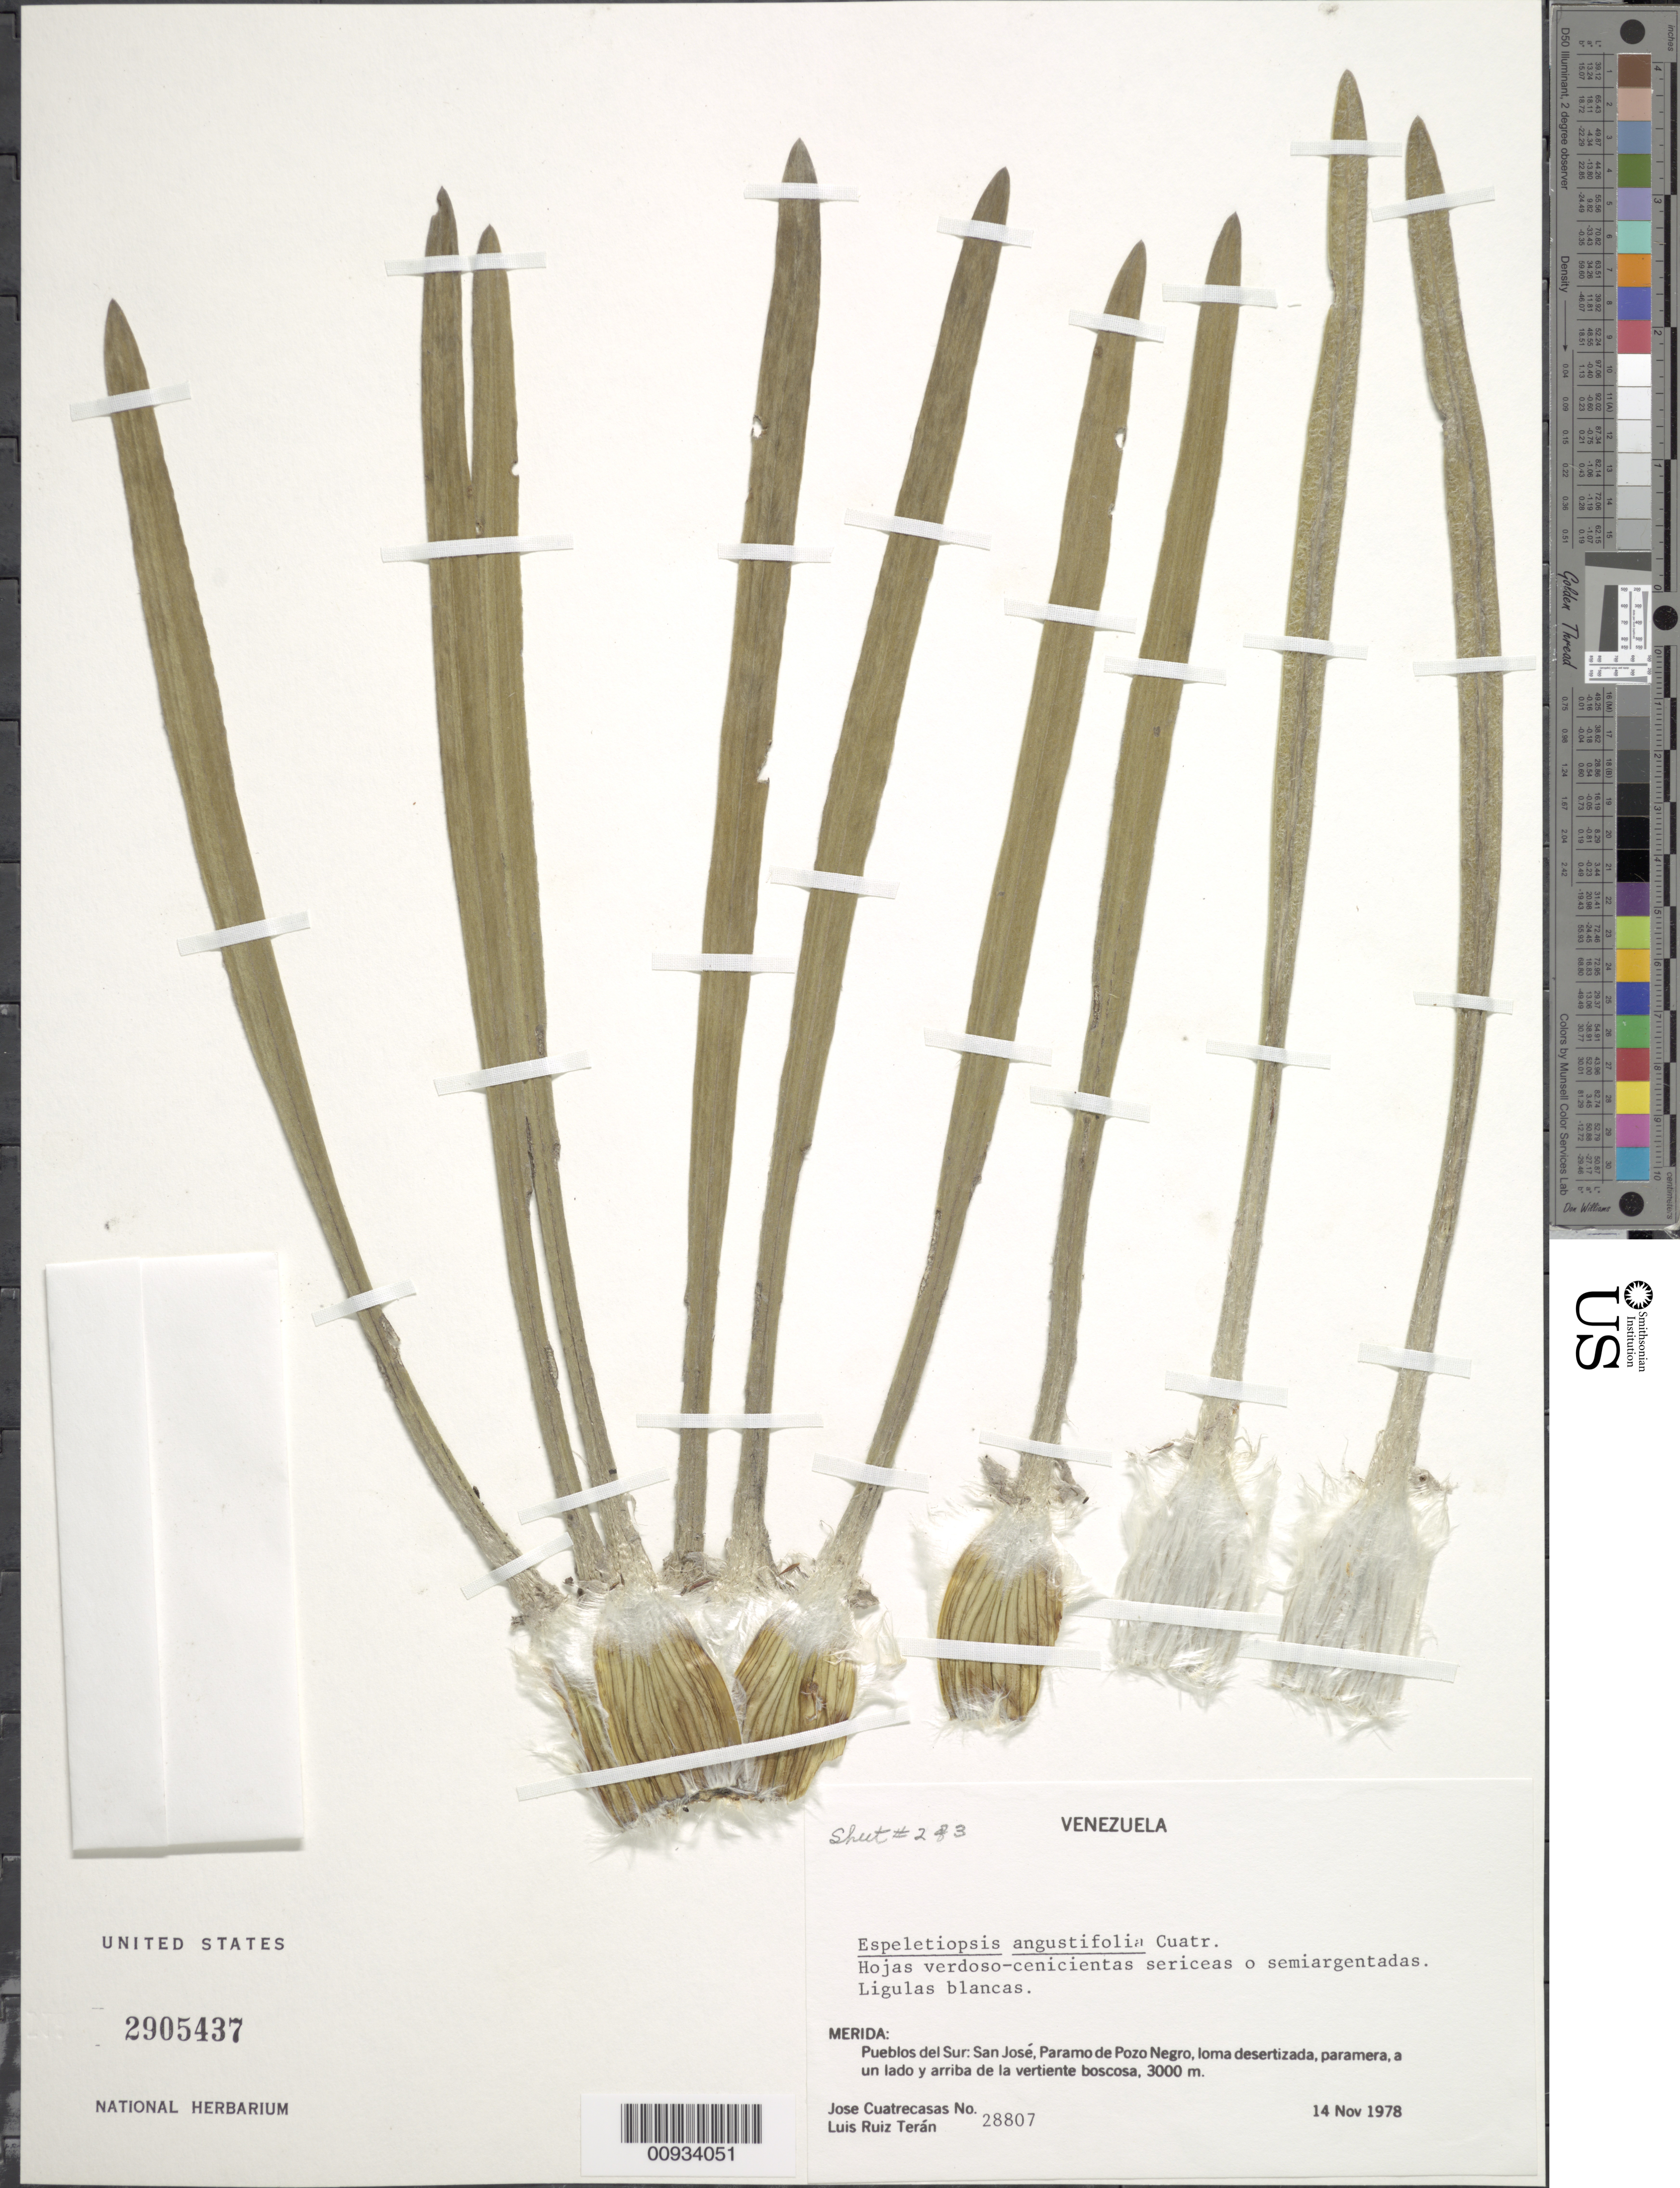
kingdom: Plantae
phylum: Tracheophyta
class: Magnoliopsida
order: Asterales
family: Asteraceae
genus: Espeletiopsis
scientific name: Espeletiopsis angustifolia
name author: (Cuatrec.) Cuatrec.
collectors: J. Cuatrecasas & L. Teran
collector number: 28807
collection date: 1978-11-14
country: Venezuela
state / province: Mérida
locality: Pueblos del Sur, San Jose, Paramo de Pozo Negro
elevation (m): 3000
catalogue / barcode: US 2905437